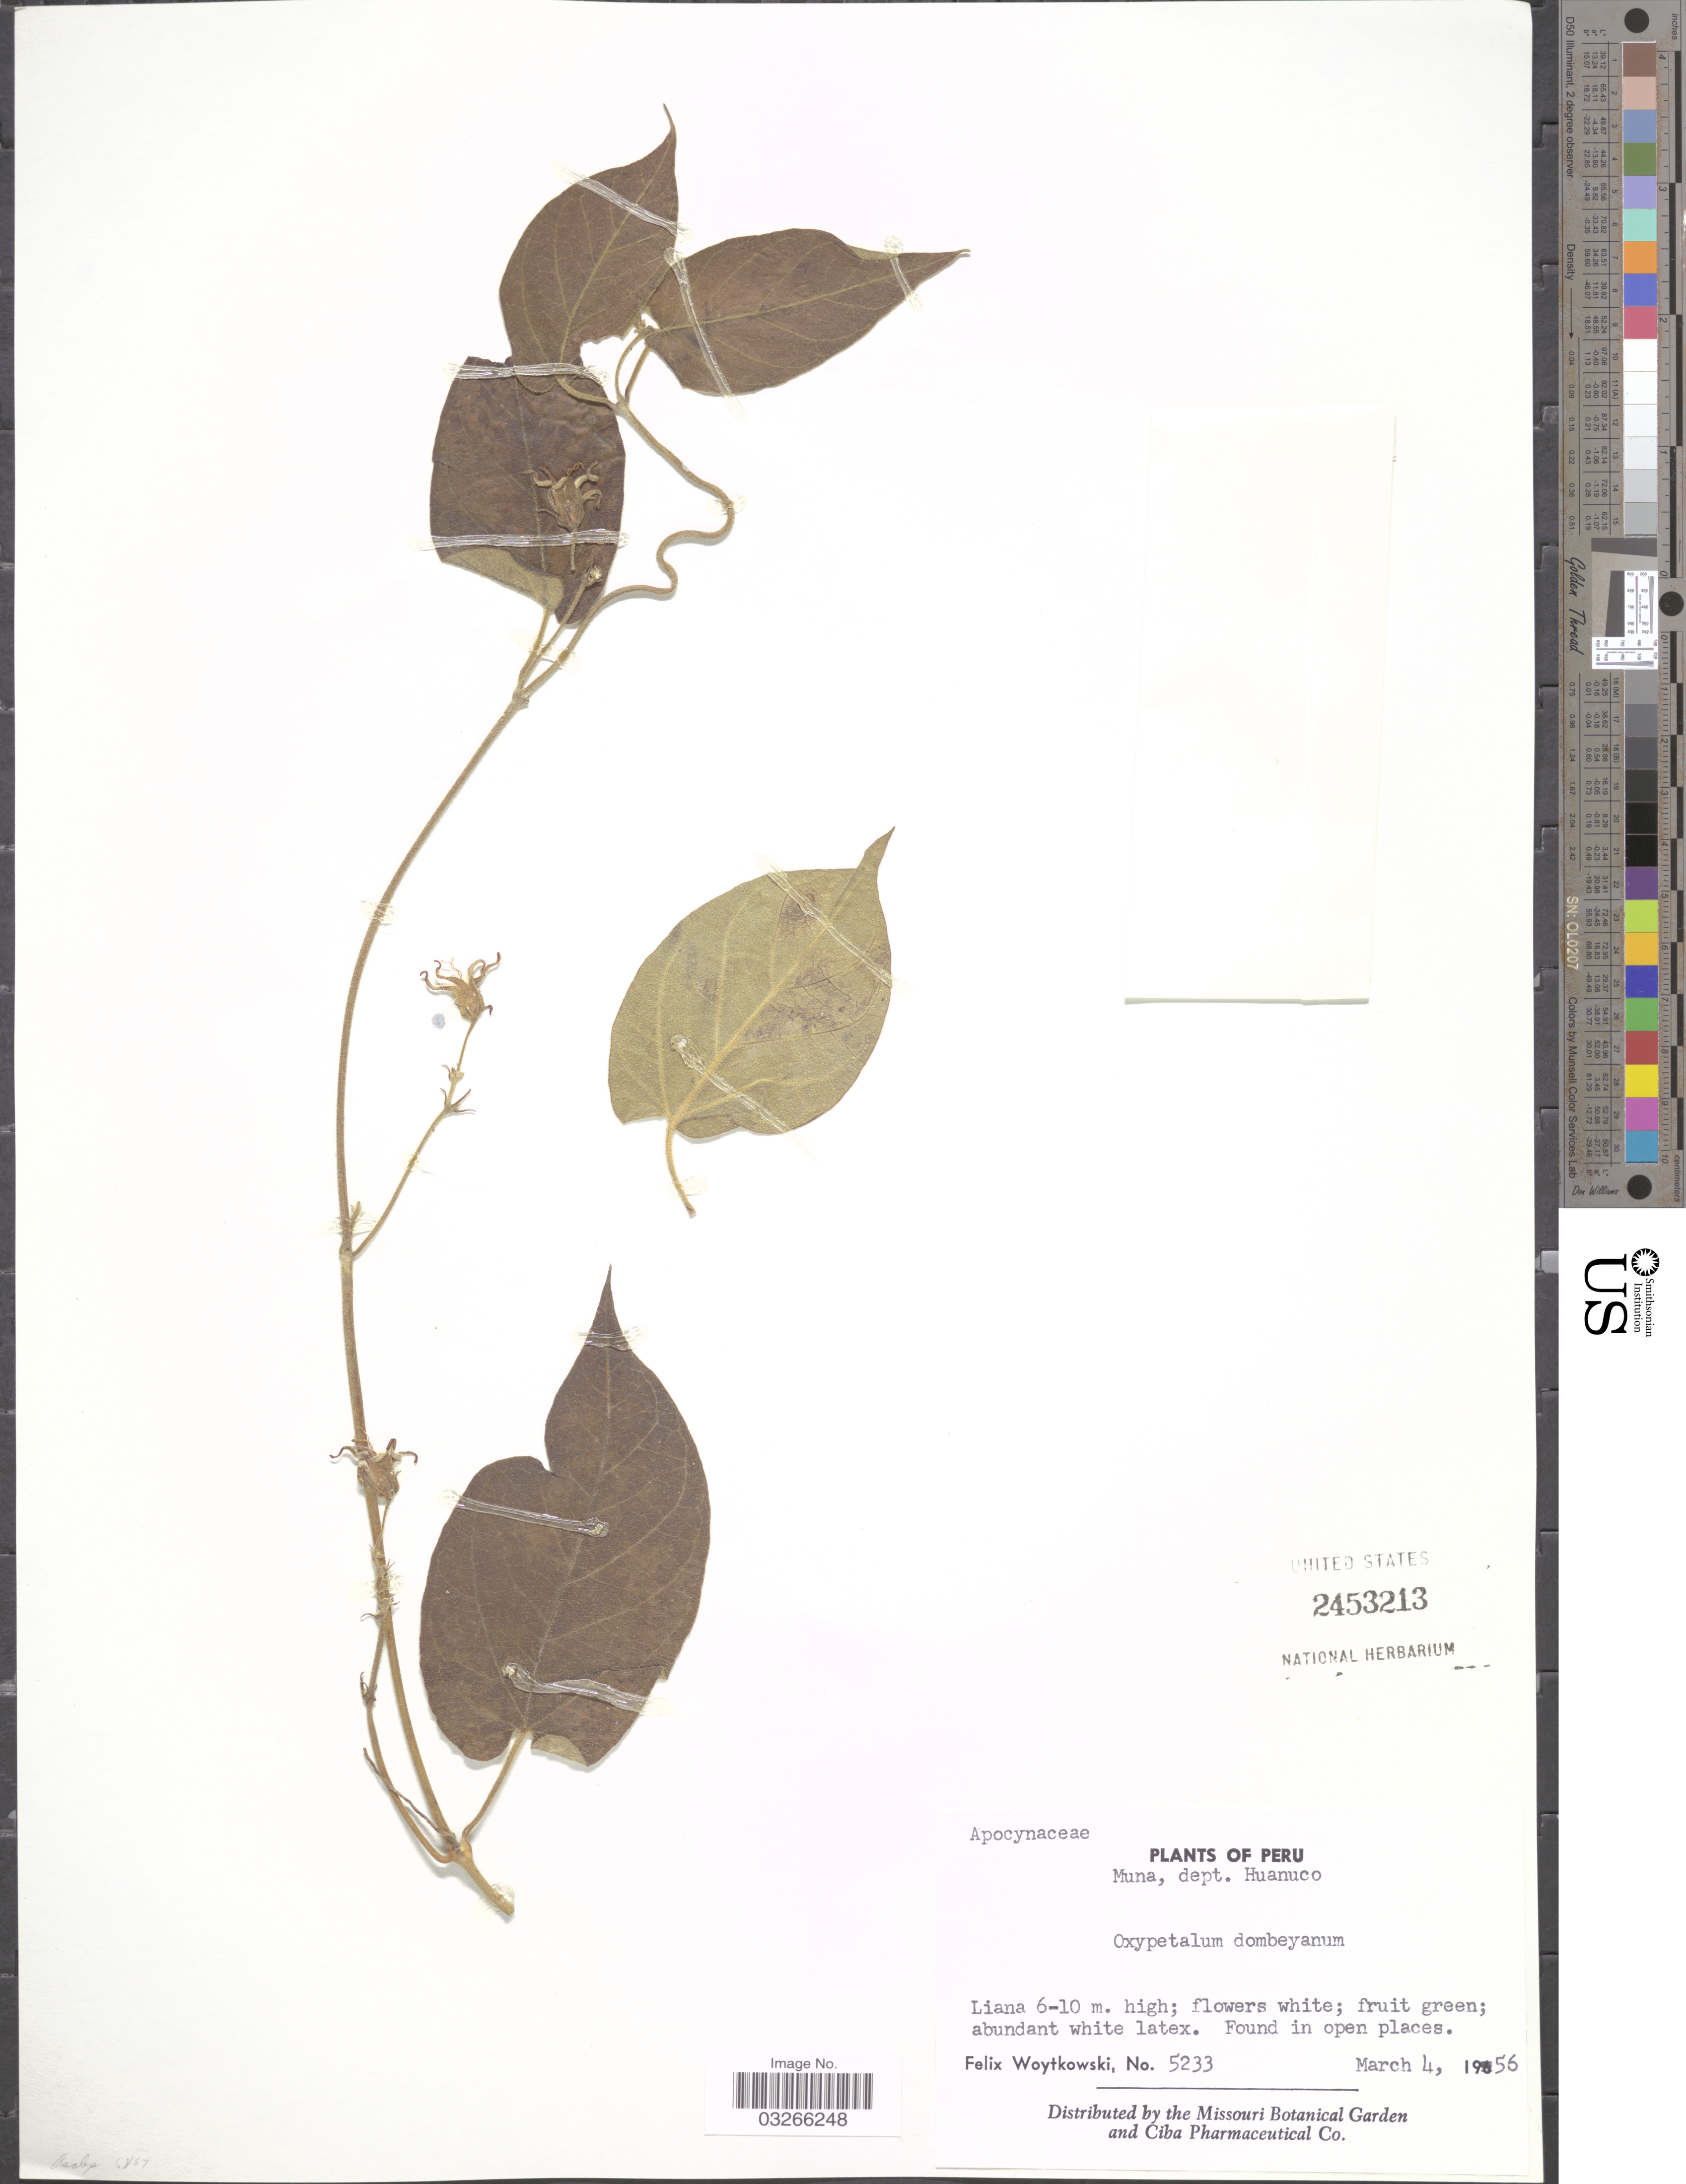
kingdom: Plantae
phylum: Tracheophyta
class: Magnoliopsida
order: Gentianales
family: Apocynaceae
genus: Oxypetalum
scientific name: Oxypetalum dombeyanum Decne.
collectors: F. Woytkowski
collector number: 5233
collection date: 1956-03-04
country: Peru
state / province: Huánuco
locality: Muna, dept. Huanuco.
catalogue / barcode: US 2453213